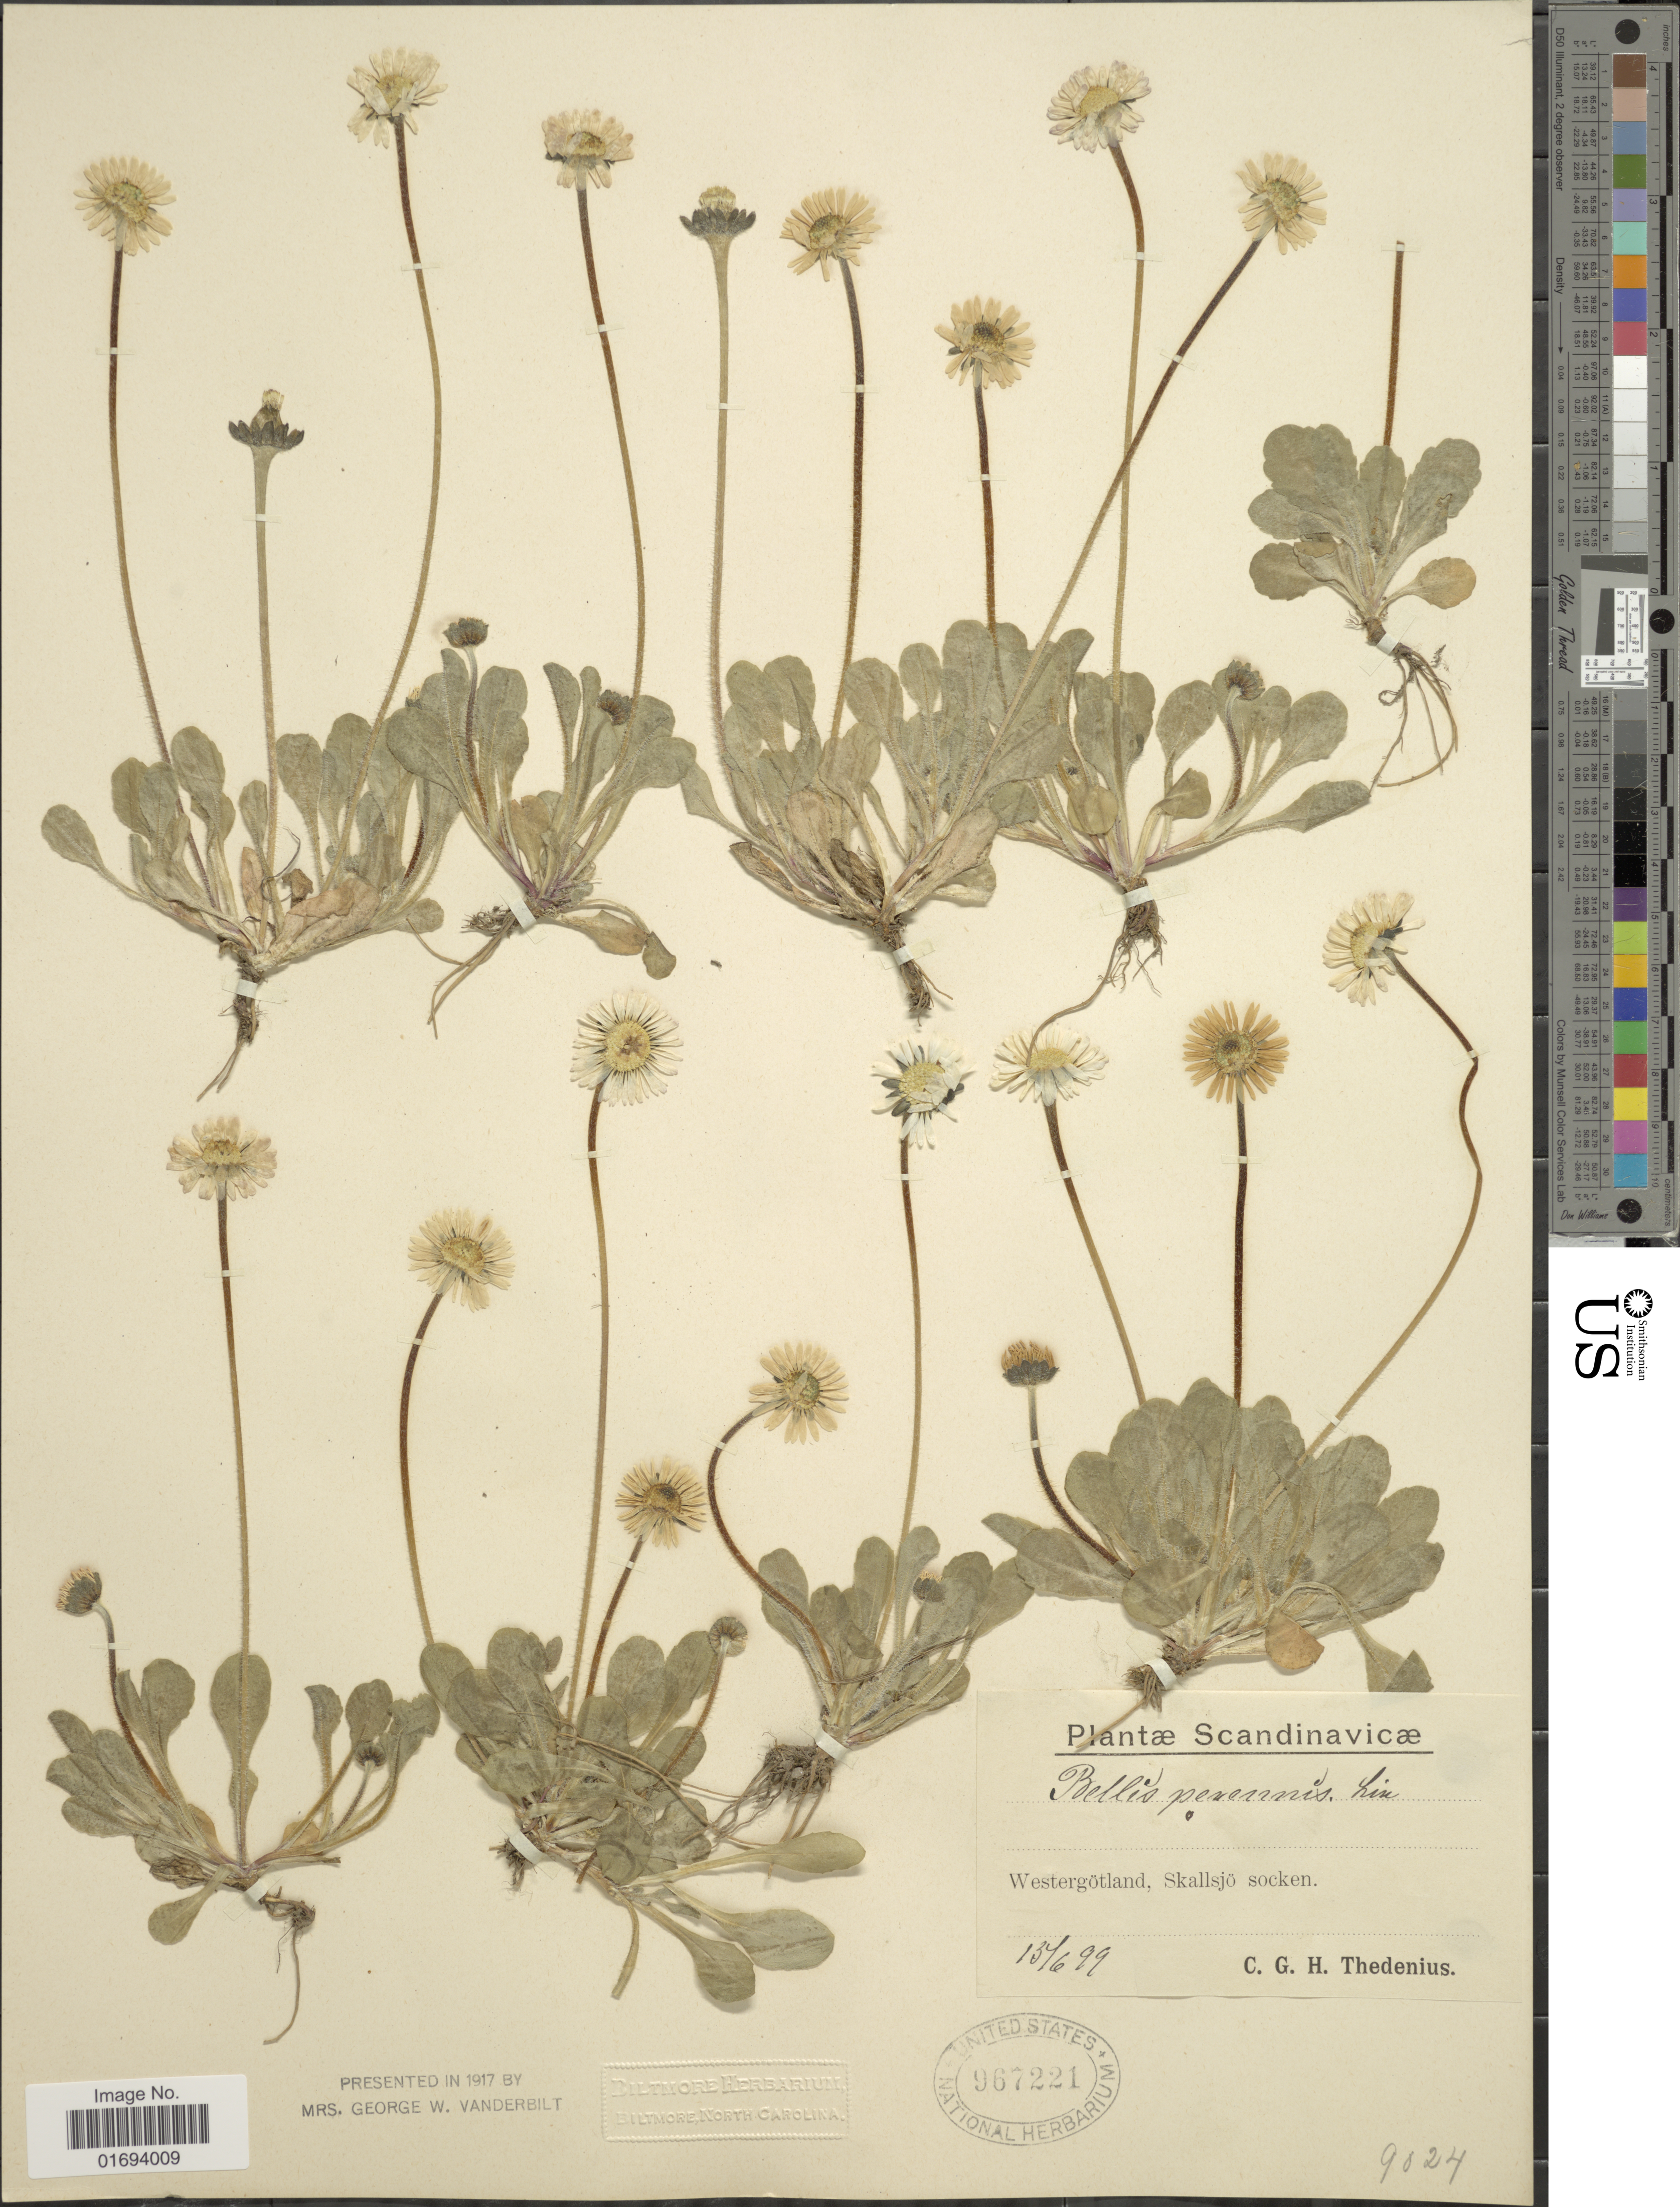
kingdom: Plantae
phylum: Tracheophyta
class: Magnoliopsida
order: Asterales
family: Asteraceae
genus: Bellis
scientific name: Bellis perennis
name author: L.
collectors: C. Thedenius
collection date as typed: Transcribed d/m/y: 13/6/99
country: Sweden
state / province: Västra Götaland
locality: Westergotland, Skallsjo socken.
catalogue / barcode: US 967221